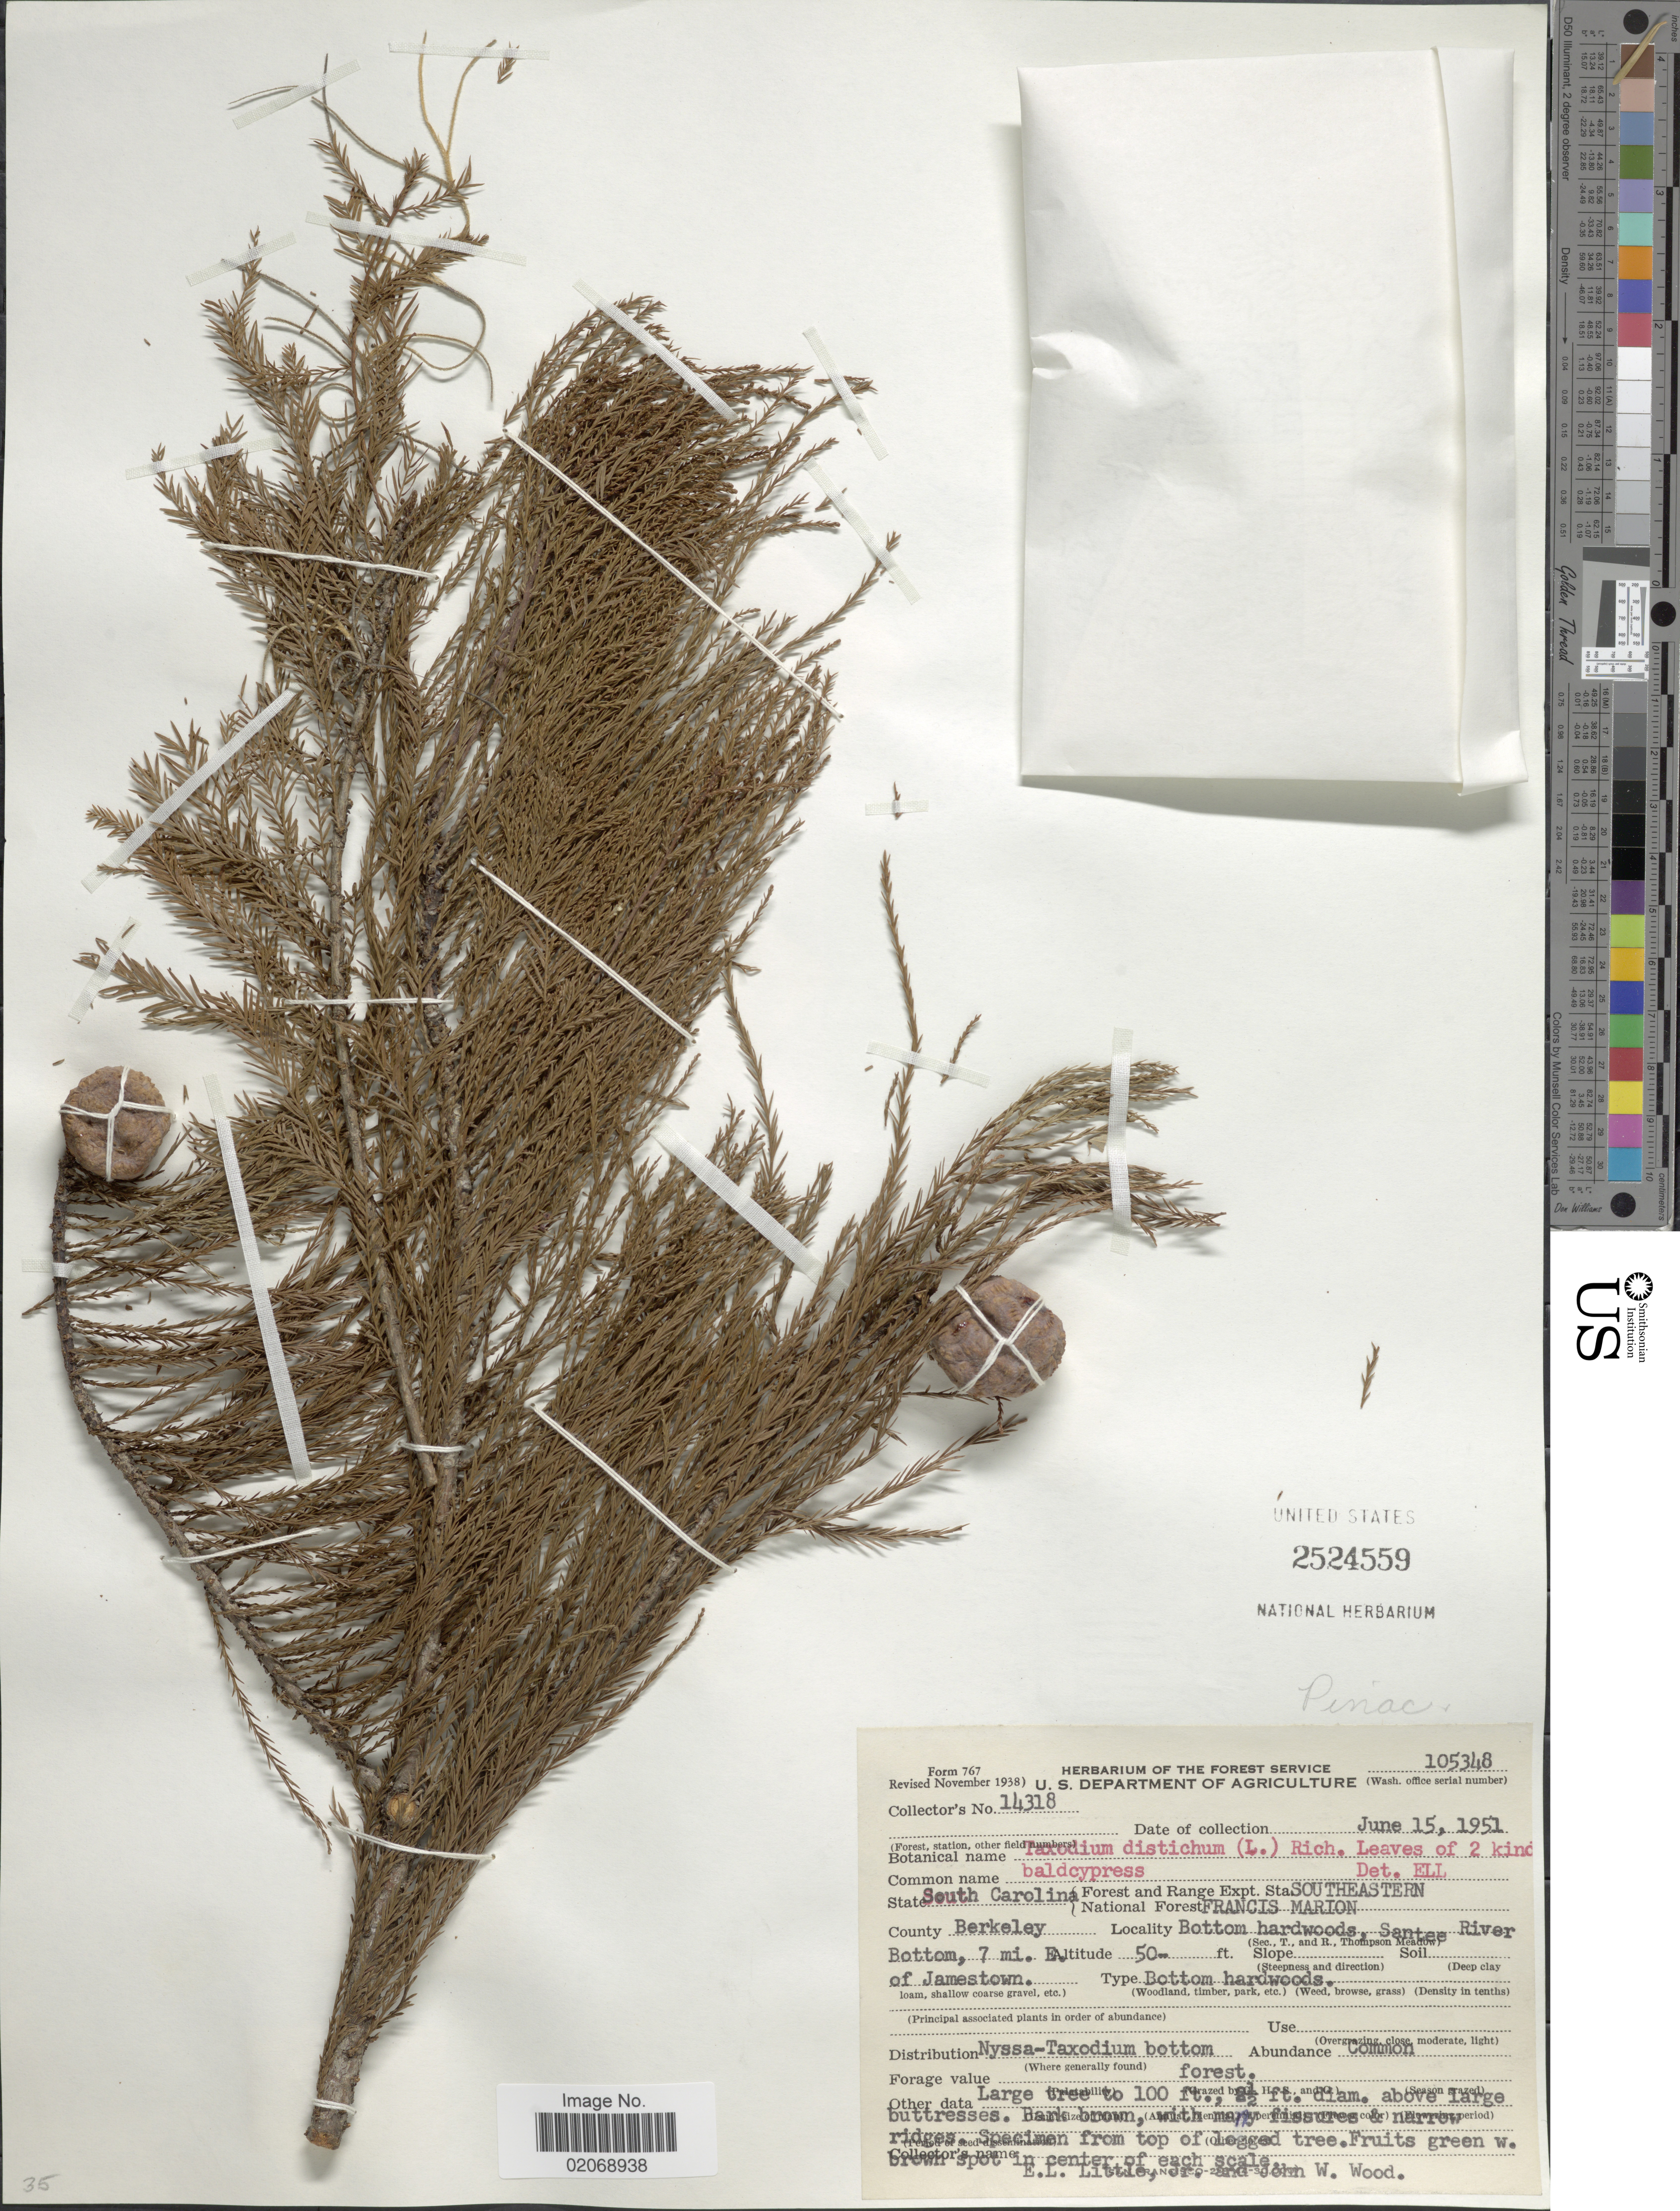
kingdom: Plantae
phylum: Tracheophyta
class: Pinopsida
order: Pinales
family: Cupressaceae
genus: Taxodium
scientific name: Taxodium distichum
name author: (L.) Rich.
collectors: E. L. Little & J. Wood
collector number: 14318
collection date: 1951-06-15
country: United States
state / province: South Carolina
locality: Sta. Southeastern. National Forest Francis Marion, County berkeley, Bottom hardwoods, Santee River Bottom, 7 mi. of Jamestown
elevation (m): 15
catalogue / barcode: US 2524559